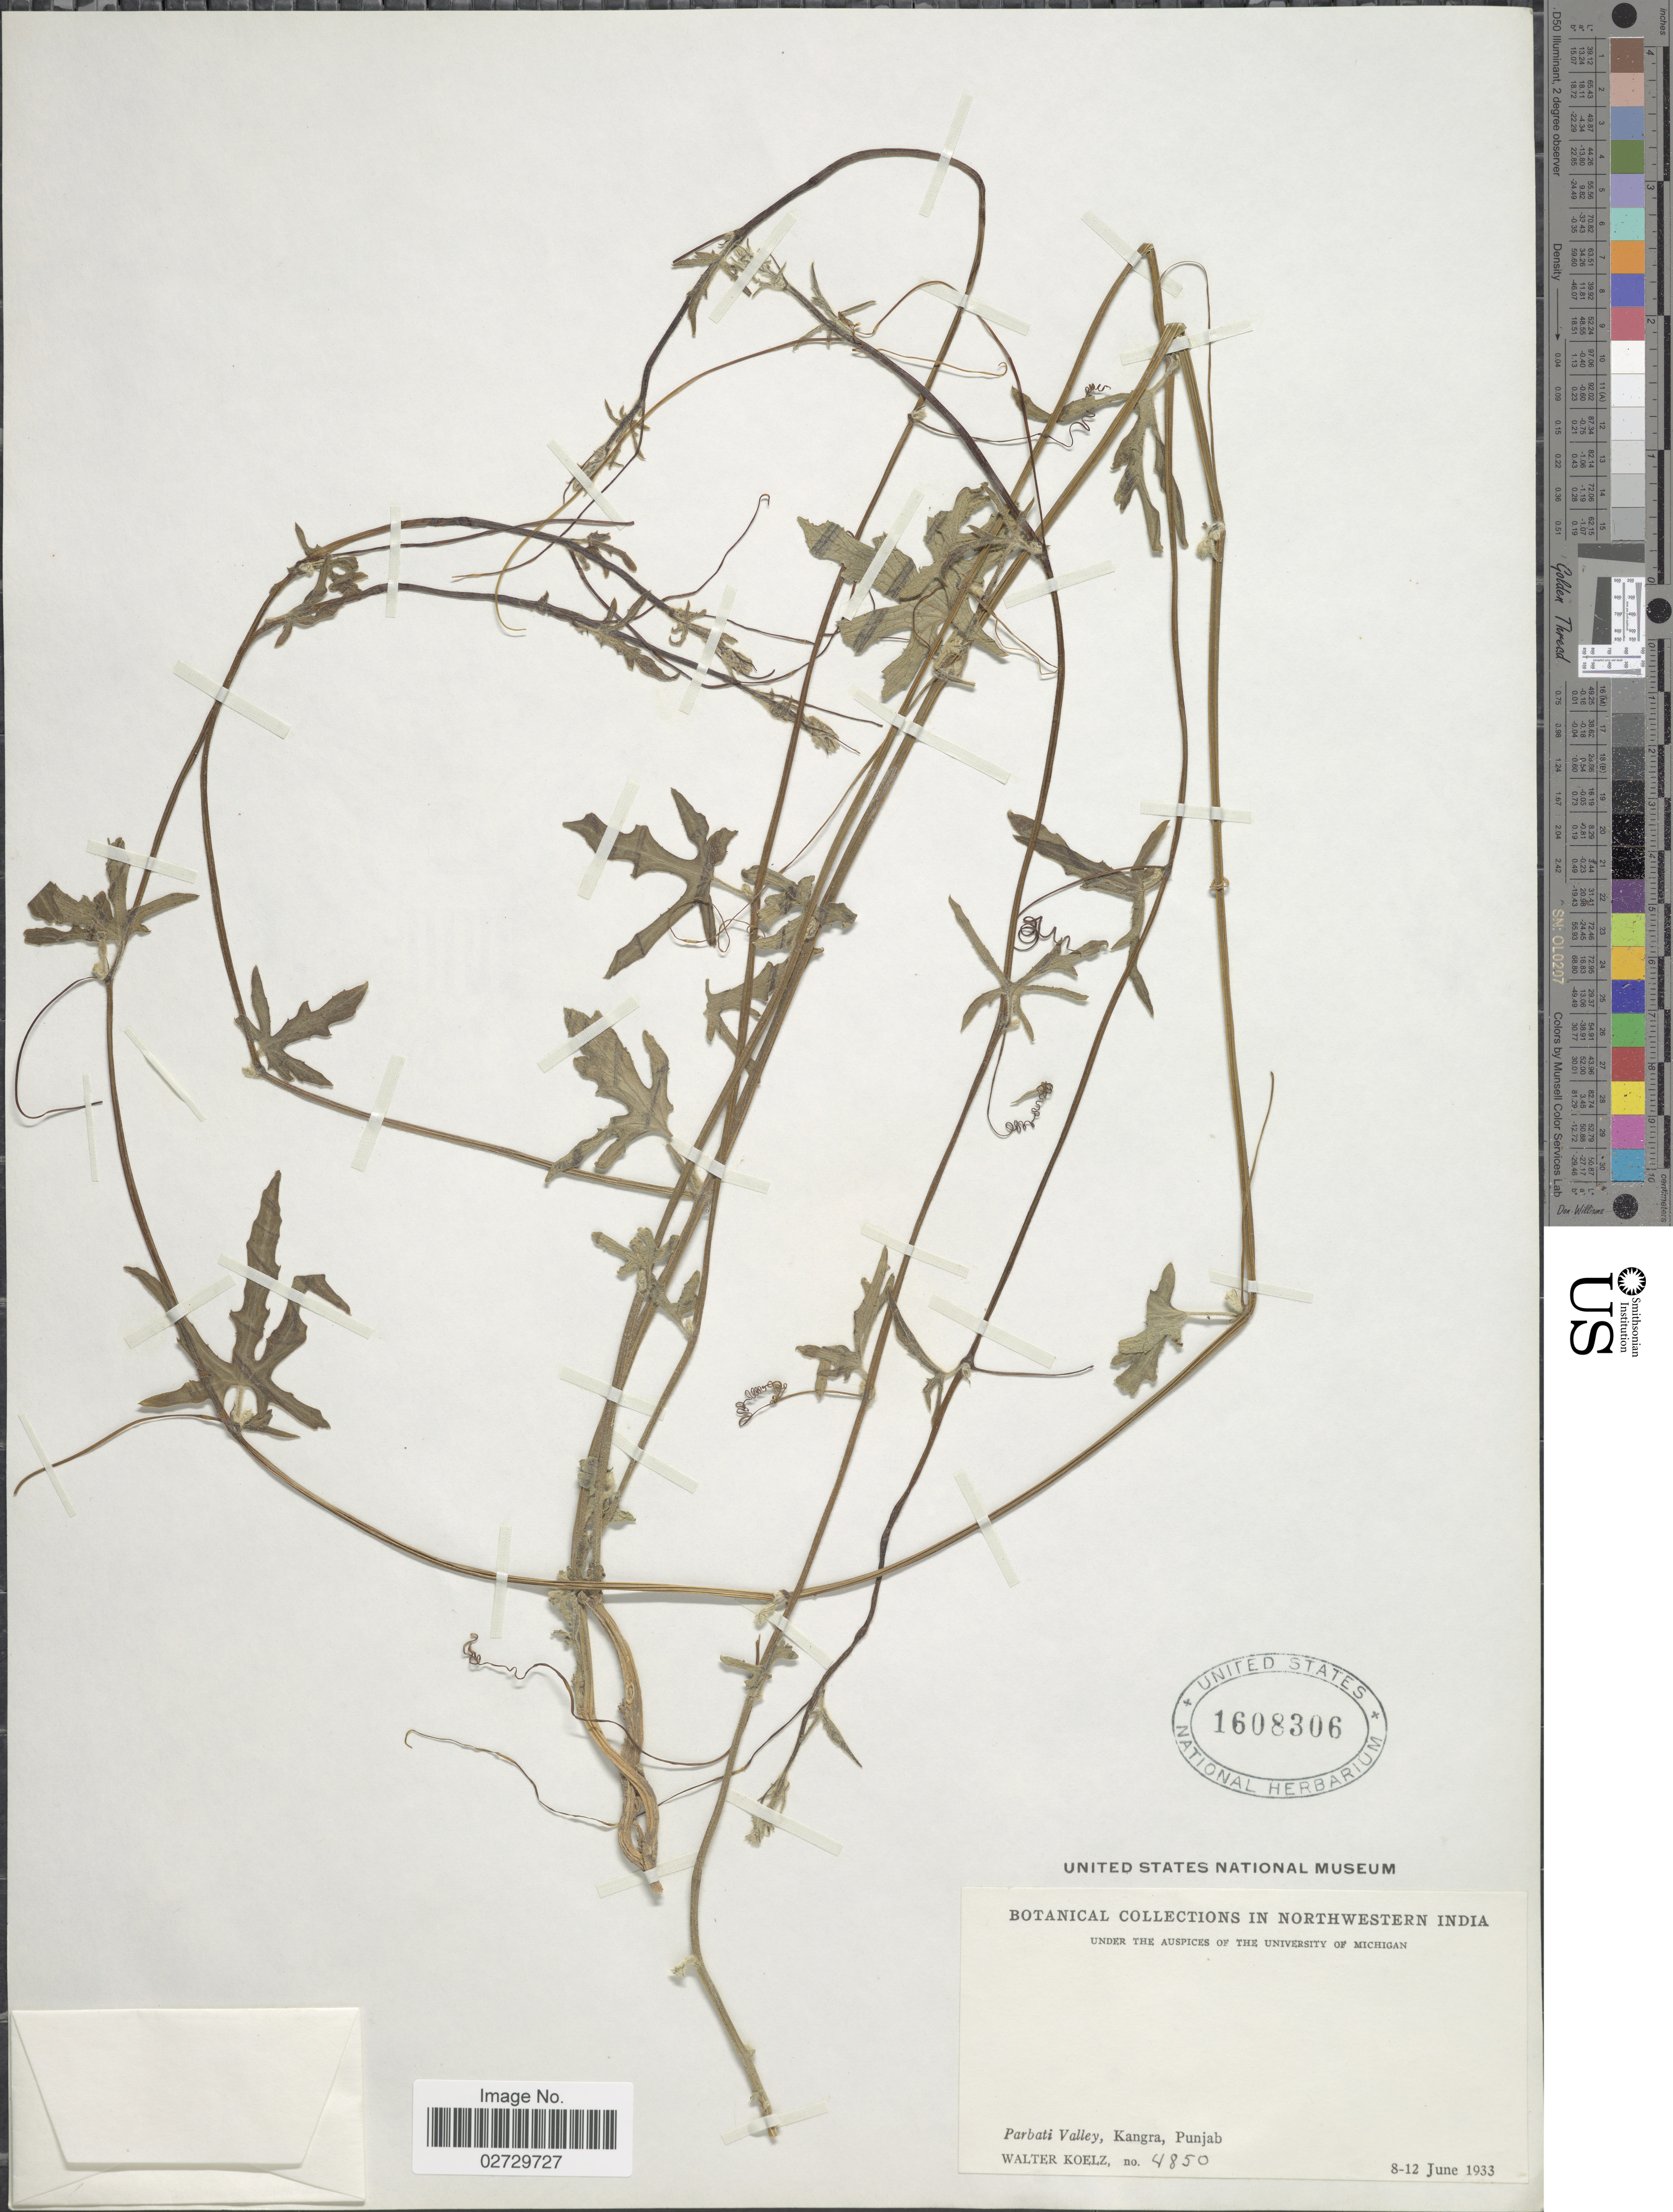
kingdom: Plantae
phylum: Tracheophyta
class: Magnoliopsida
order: Cucurbitales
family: Cucurbitaceae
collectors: W. N. Koelz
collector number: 4850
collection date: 1933-06-08/1933-06-12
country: India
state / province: Punjab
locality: Northwestern India. Parbati Valley, Kangra, Punjab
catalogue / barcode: US 1608306